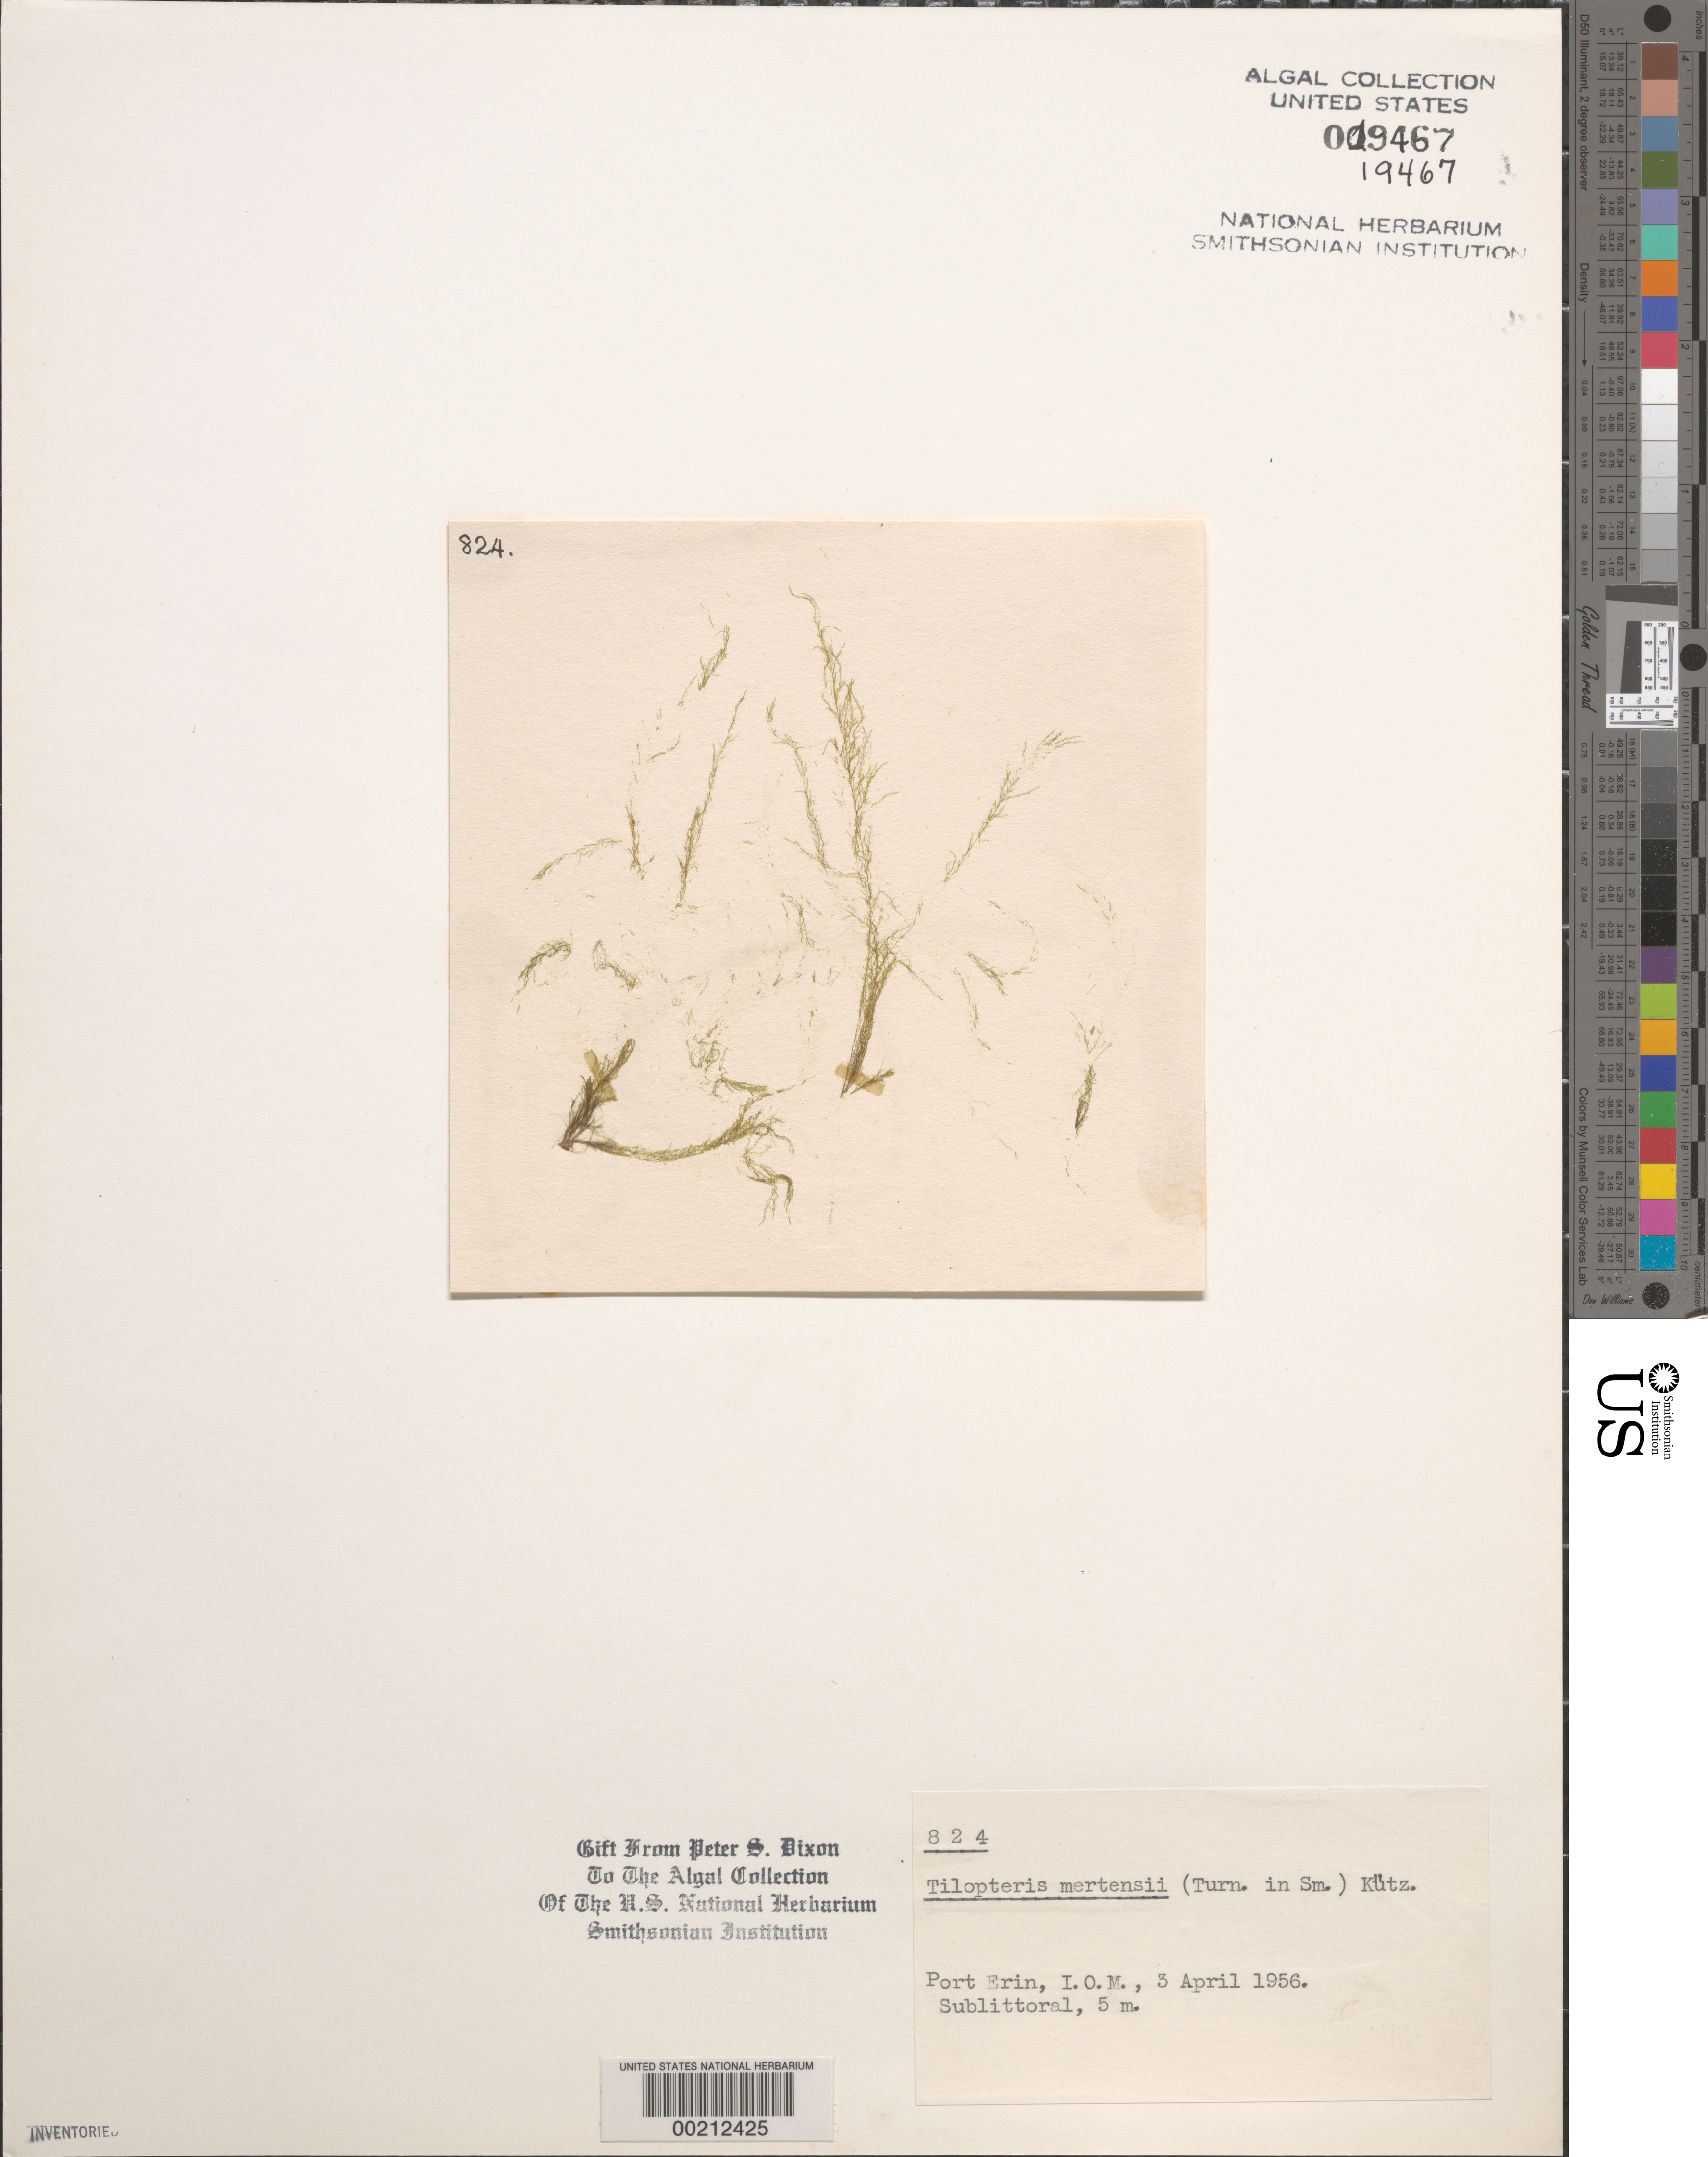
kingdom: Chromista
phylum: Ochrophyta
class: Phaeophyceae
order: Tilopteridales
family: Tilopteridaceae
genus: Tilopteris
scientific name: Tilopteris mertensii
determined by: Dixon, P. S.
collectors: P. S. Dixon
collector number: PSD 824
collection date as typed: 03 Apr 1956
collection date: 1956-04-03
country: United Kingdom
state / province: England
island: Isle of Man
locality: Port Erin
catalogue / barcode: US 19467